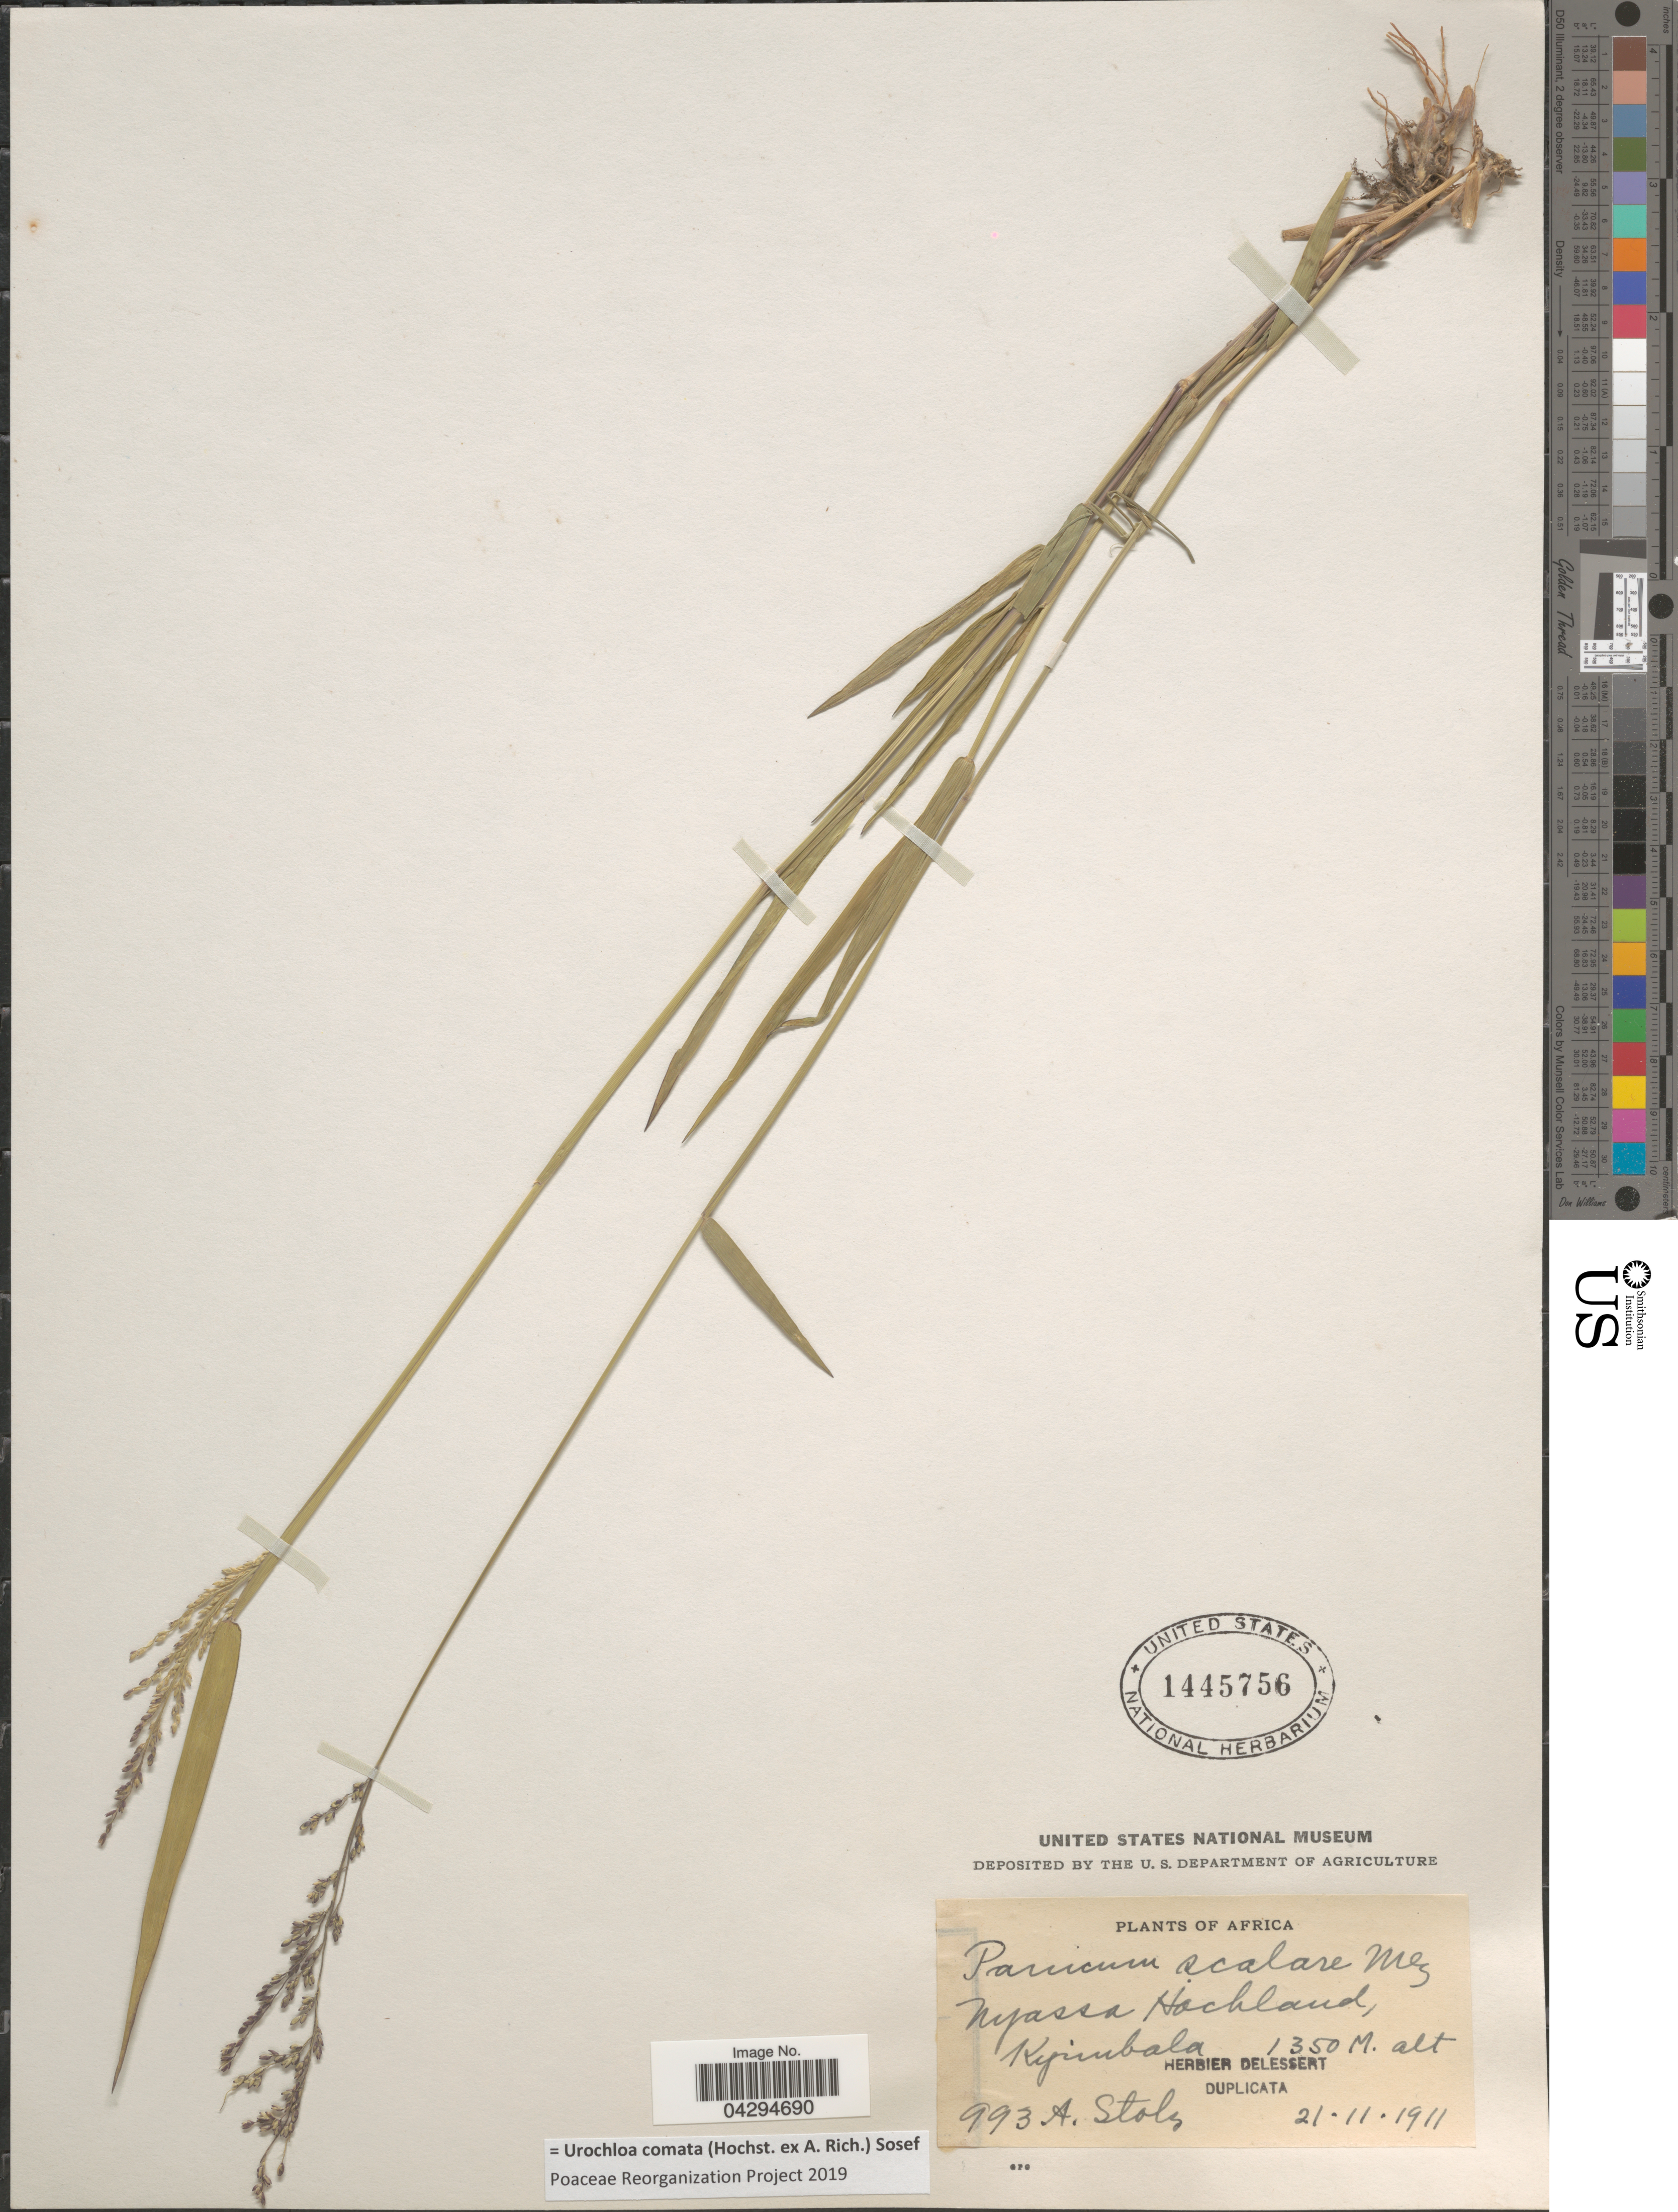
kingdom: Plantae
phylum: Tracheophyta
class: Liliopsida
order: Poales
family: Poaceae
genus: Urochloa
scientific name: Urochloa comata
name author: (Hochst. ex A. Rich.) Sosef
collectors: A. Stolz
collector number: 993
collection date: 1911-11-21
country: Tanzania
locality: Nyassa Hochland, Kyimbala.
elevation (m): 1350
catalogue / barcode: US 1445756